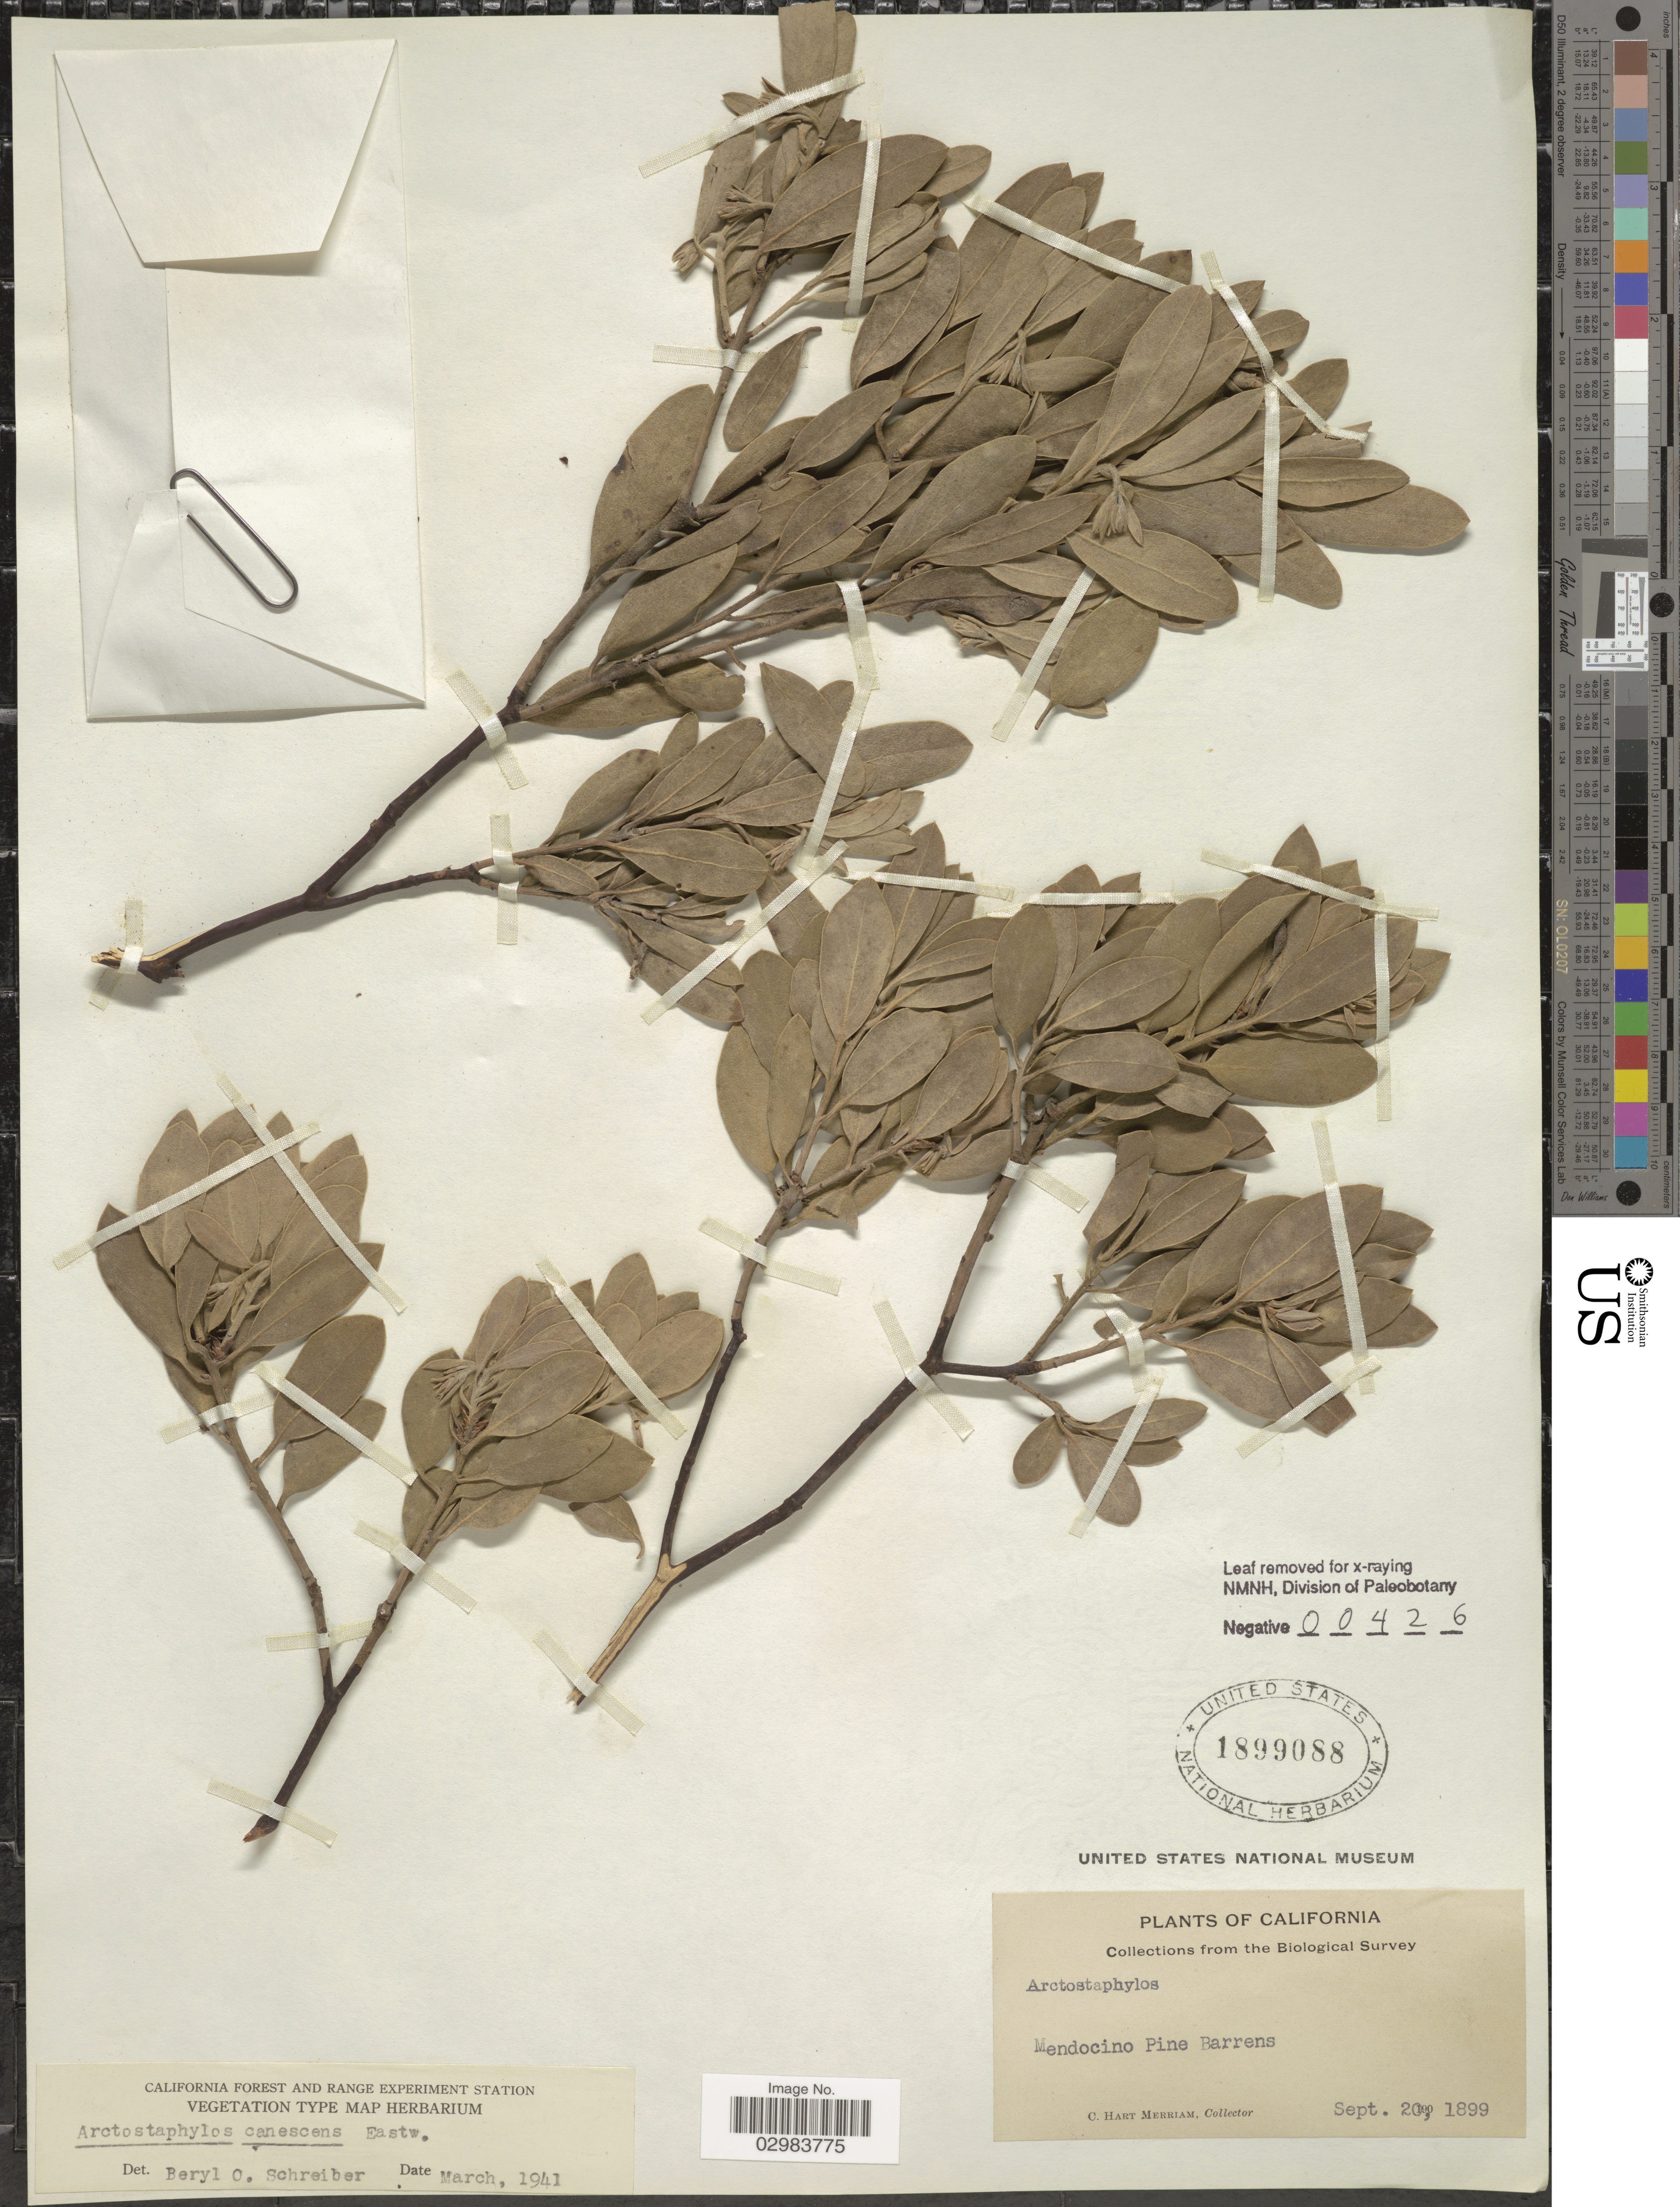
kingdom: Plantae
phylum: Tracheophyta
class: Magnoliopsida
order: Ericales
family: Ericaceae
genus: Arctostaphylos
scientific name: Arctostaphylos canescens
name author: Eastw.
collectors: C. Merriam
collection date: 1899-09-20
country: United States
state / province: California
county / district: Mendocino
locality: Mendocino Pine Barrens.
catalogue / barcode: US 1899088